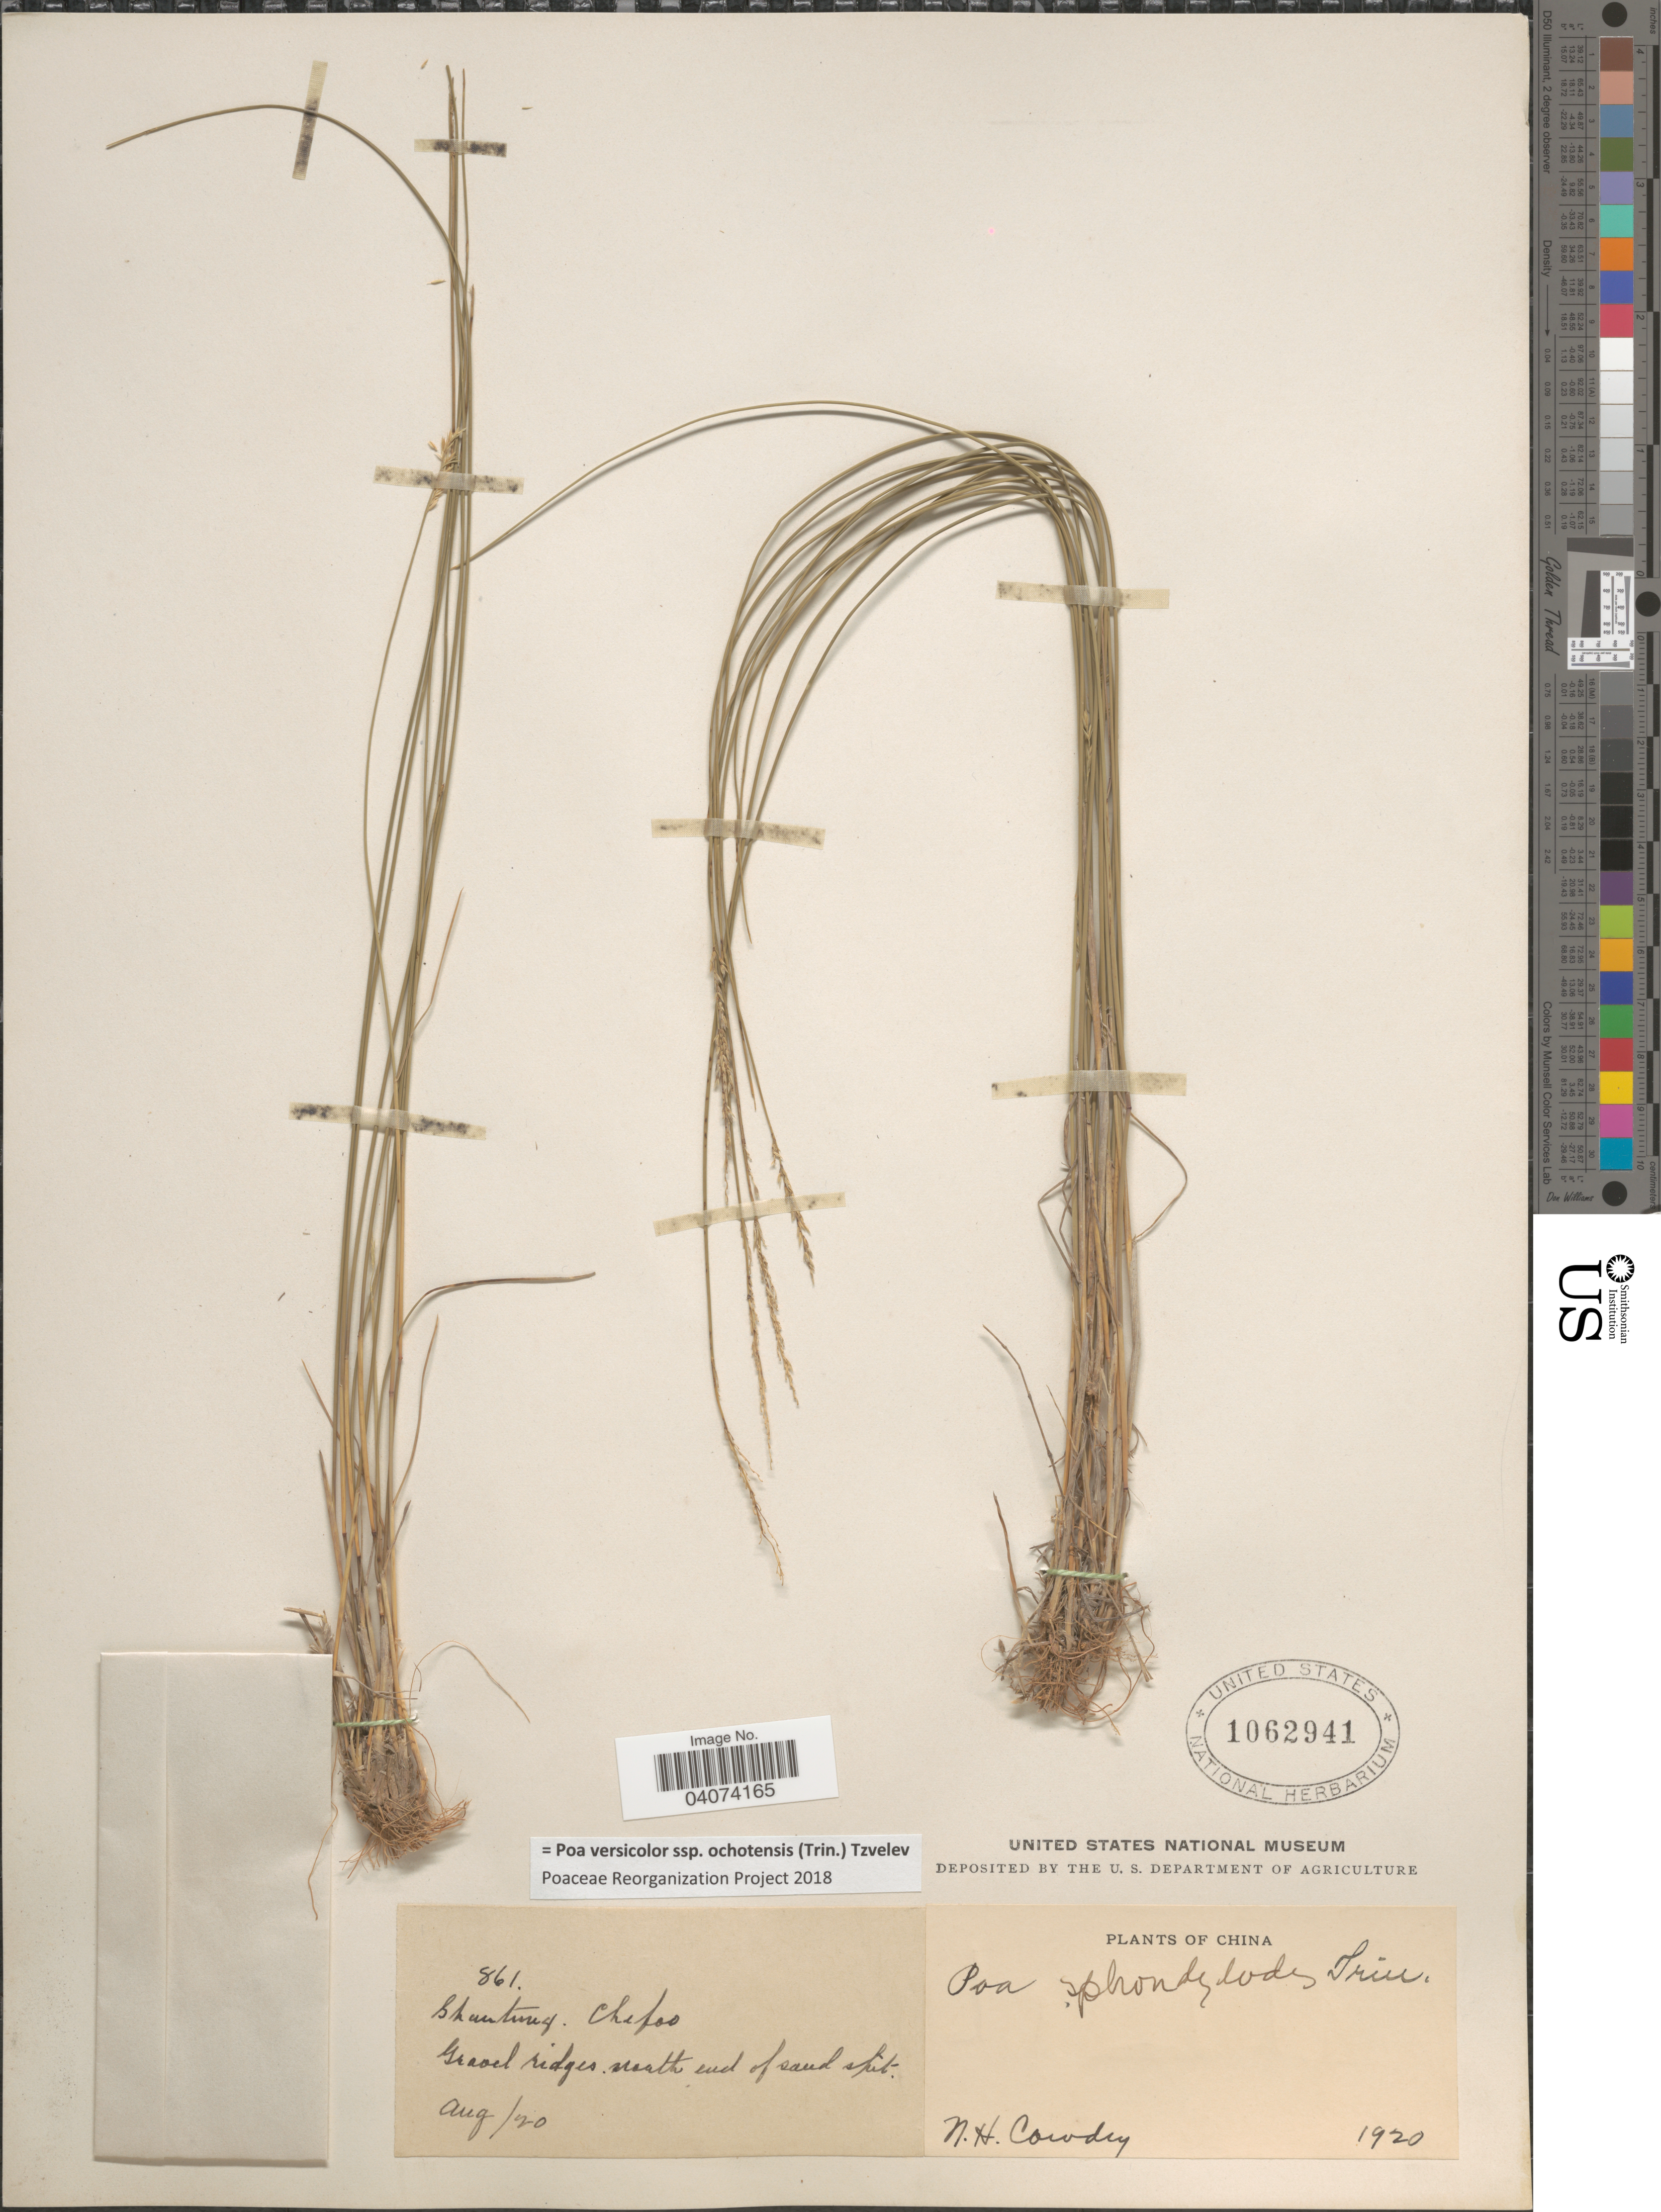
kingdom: Plantae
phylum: Tracheophyta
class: Liliopsida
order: Poales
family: Poaceae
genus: Poa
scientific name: Poa versicolor subsp. ochotensis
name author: (Trin.) Tzvelev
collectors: N. H. Cowdry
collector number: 861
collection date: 1920-08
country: China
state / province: Shandong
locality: Shantung. Chefoo.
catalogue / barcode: US 1062941